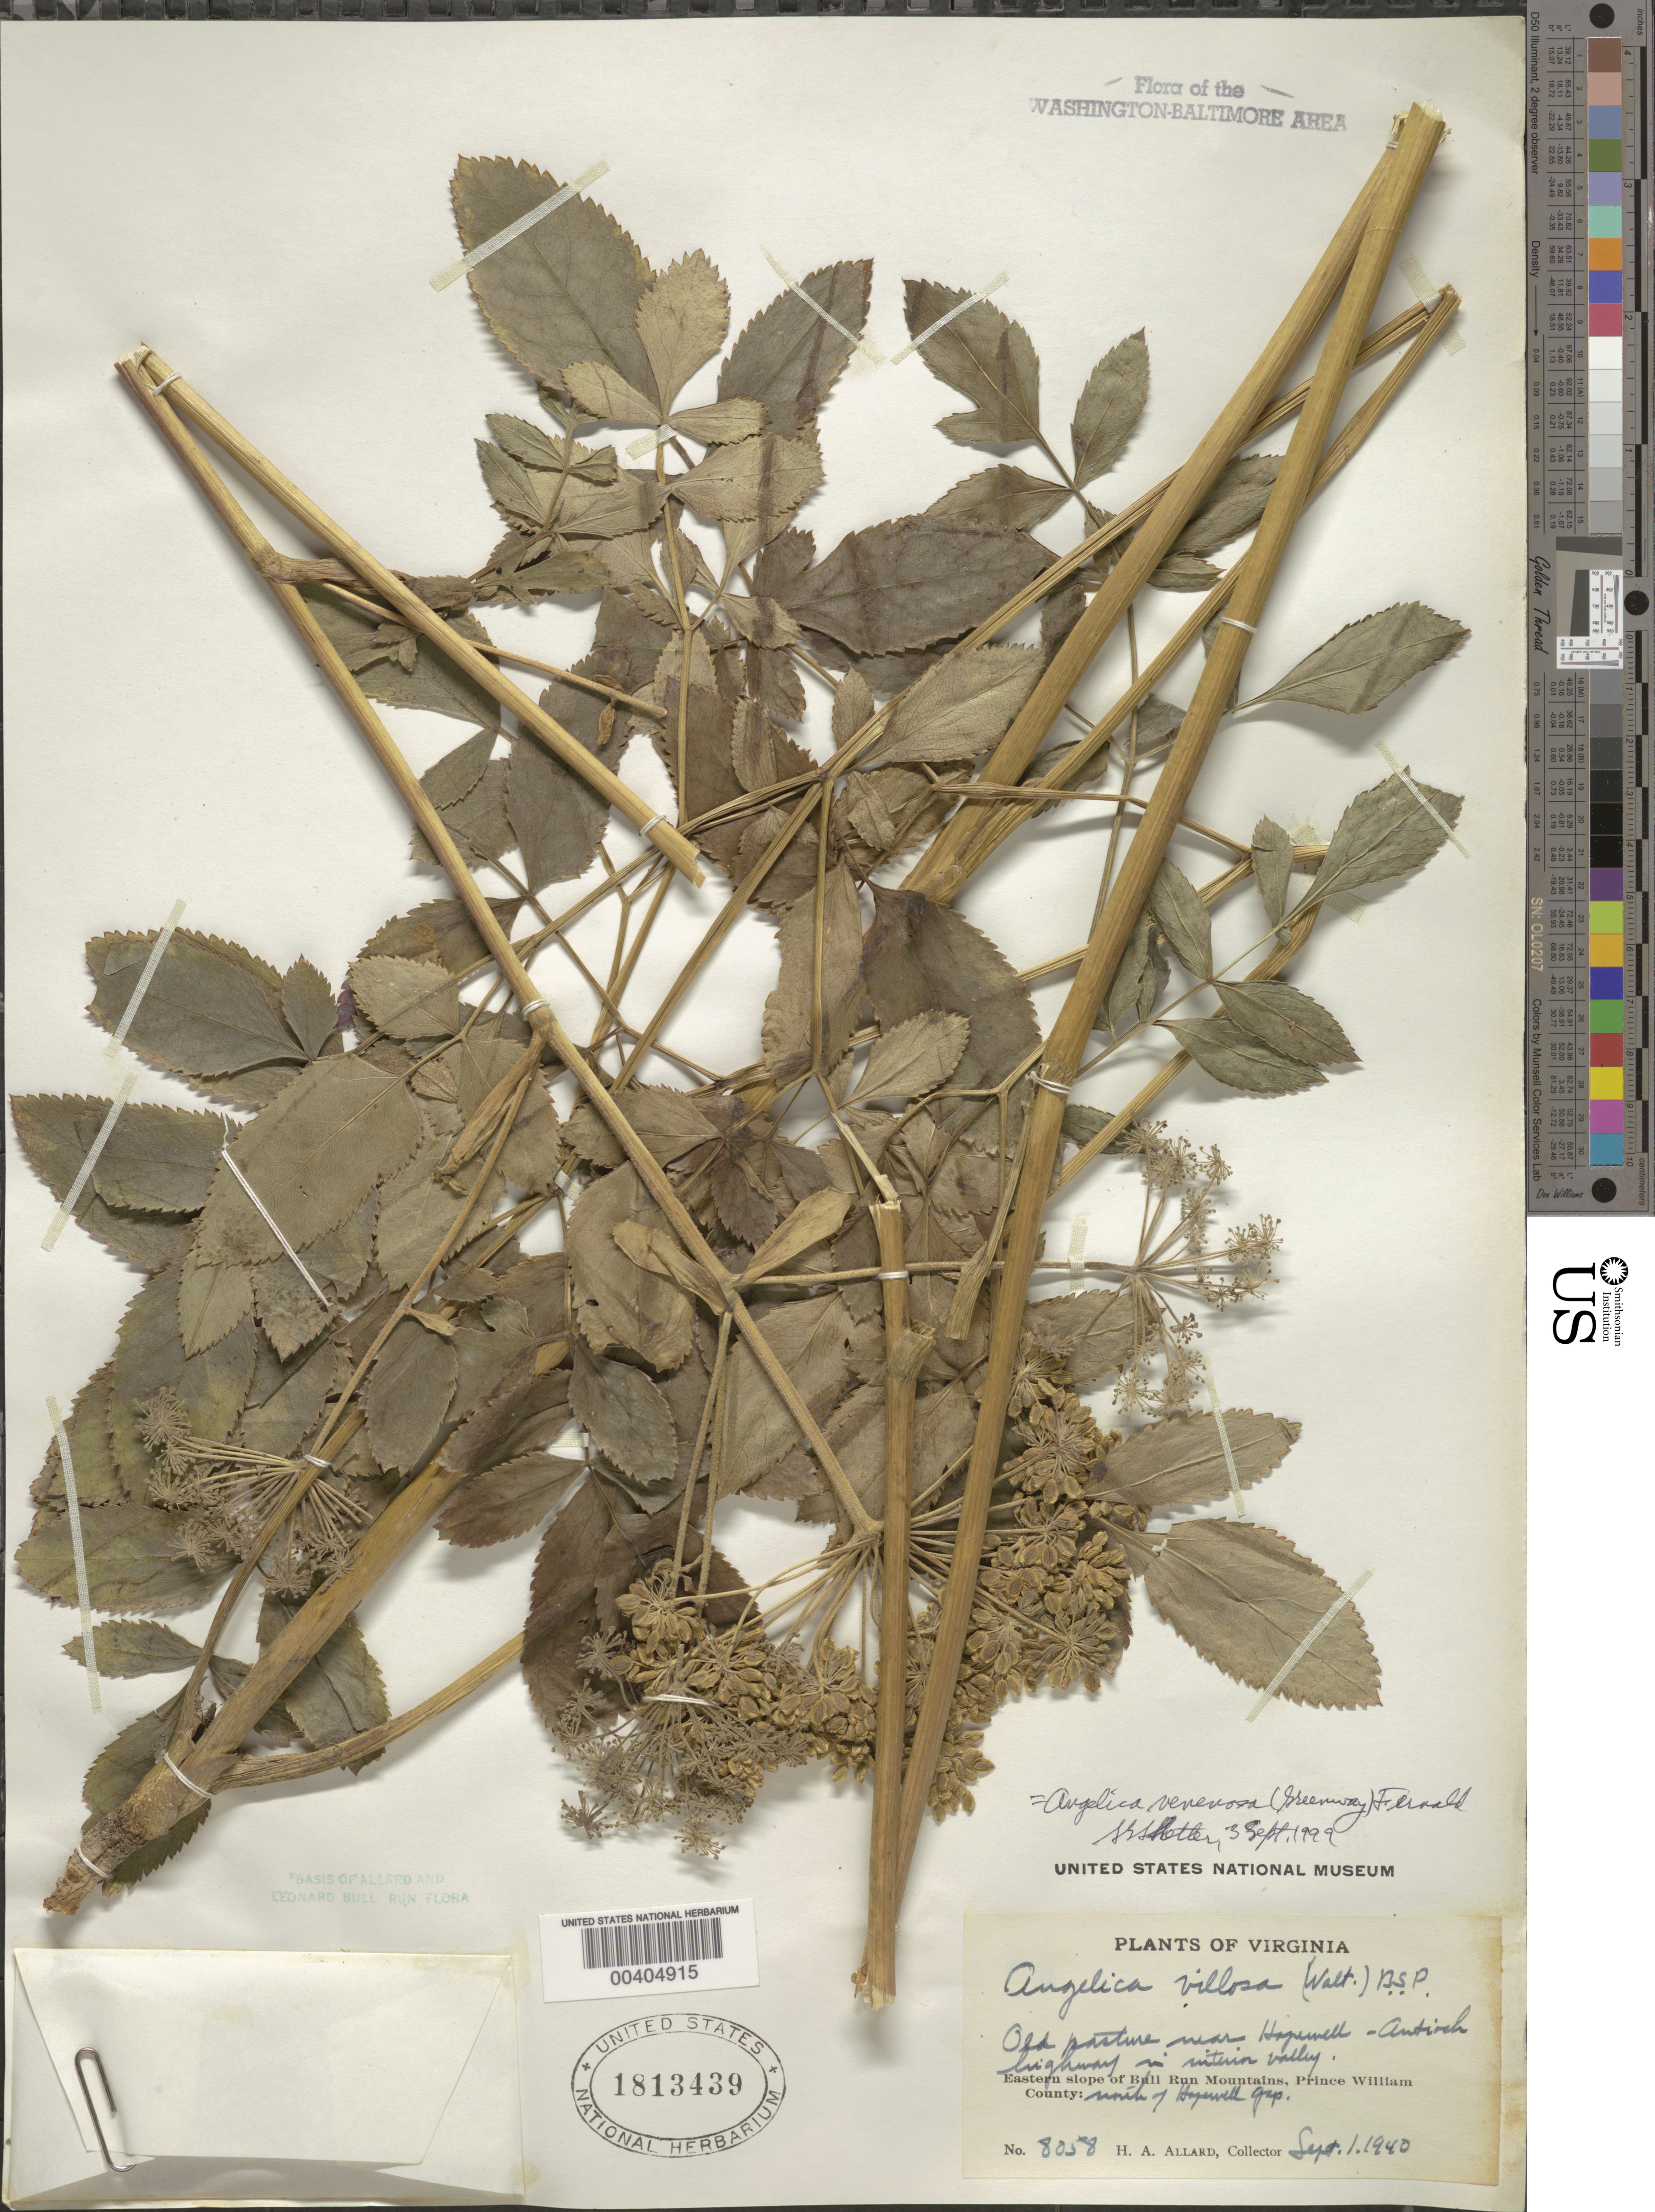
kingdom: Plantae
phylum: Tracheophyta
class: Magnoliopsida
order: Apiales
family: Apiaceae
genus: Angelica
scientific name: Angelica venenosa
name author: (Greenway) Fernald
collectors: H. A. Allard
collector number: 8058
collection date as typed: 01 Sep 1940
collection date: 1940-09-01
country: United States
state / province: Virginia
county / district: Prince William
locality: Hopewell - Antioch Highway eastern slope of Bull Run Mts.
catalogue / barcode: US 1813439